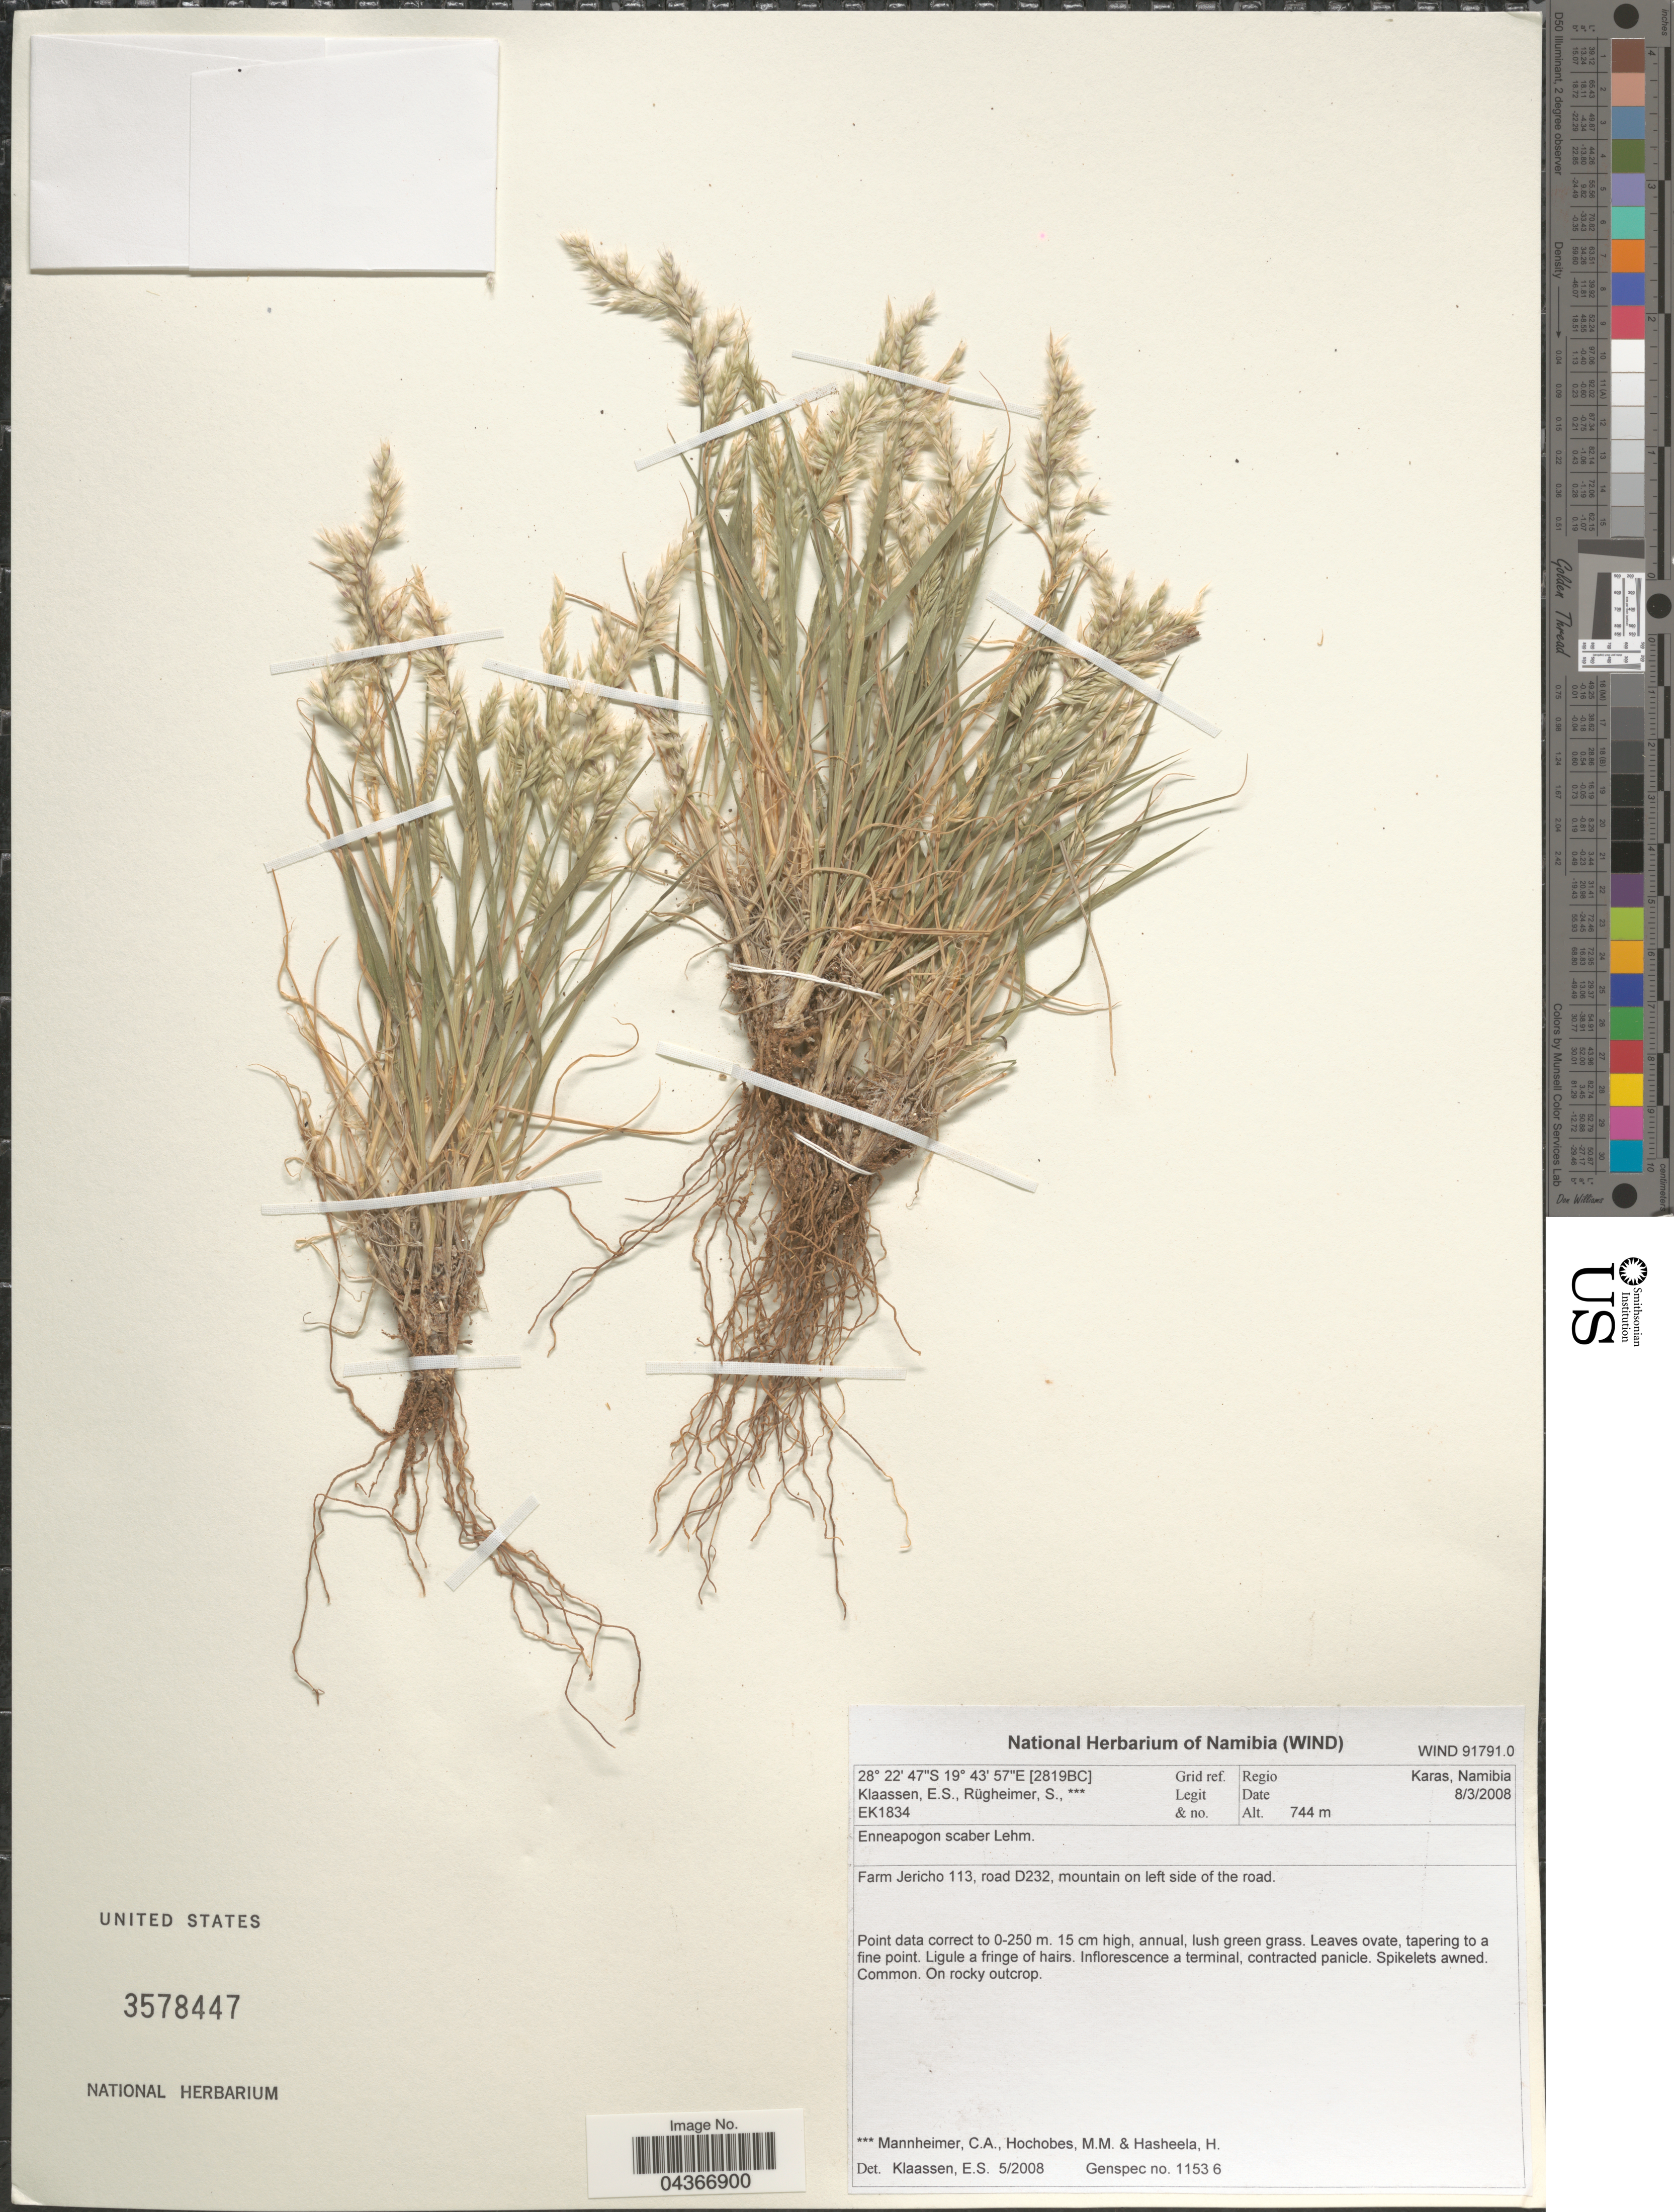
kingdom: Plantae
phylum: Tracheophyta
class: Liliopsida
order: Poales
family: Poaceae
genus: Enneapogon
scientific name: Enneapogon scaber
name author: Lehm.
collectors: E. S. Klaassen, S. Rugheimer, C. A. Mannheimer, M. Hochobes & H. Hasheela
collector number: EK1834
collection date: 2008-03-08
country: Namibia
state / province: Karas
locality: Grid ref. [2819BC]. Regio Karas. Farm Jericho 113, road D232, mountain on left side of the road.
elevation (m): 744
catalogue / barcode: US 3578447